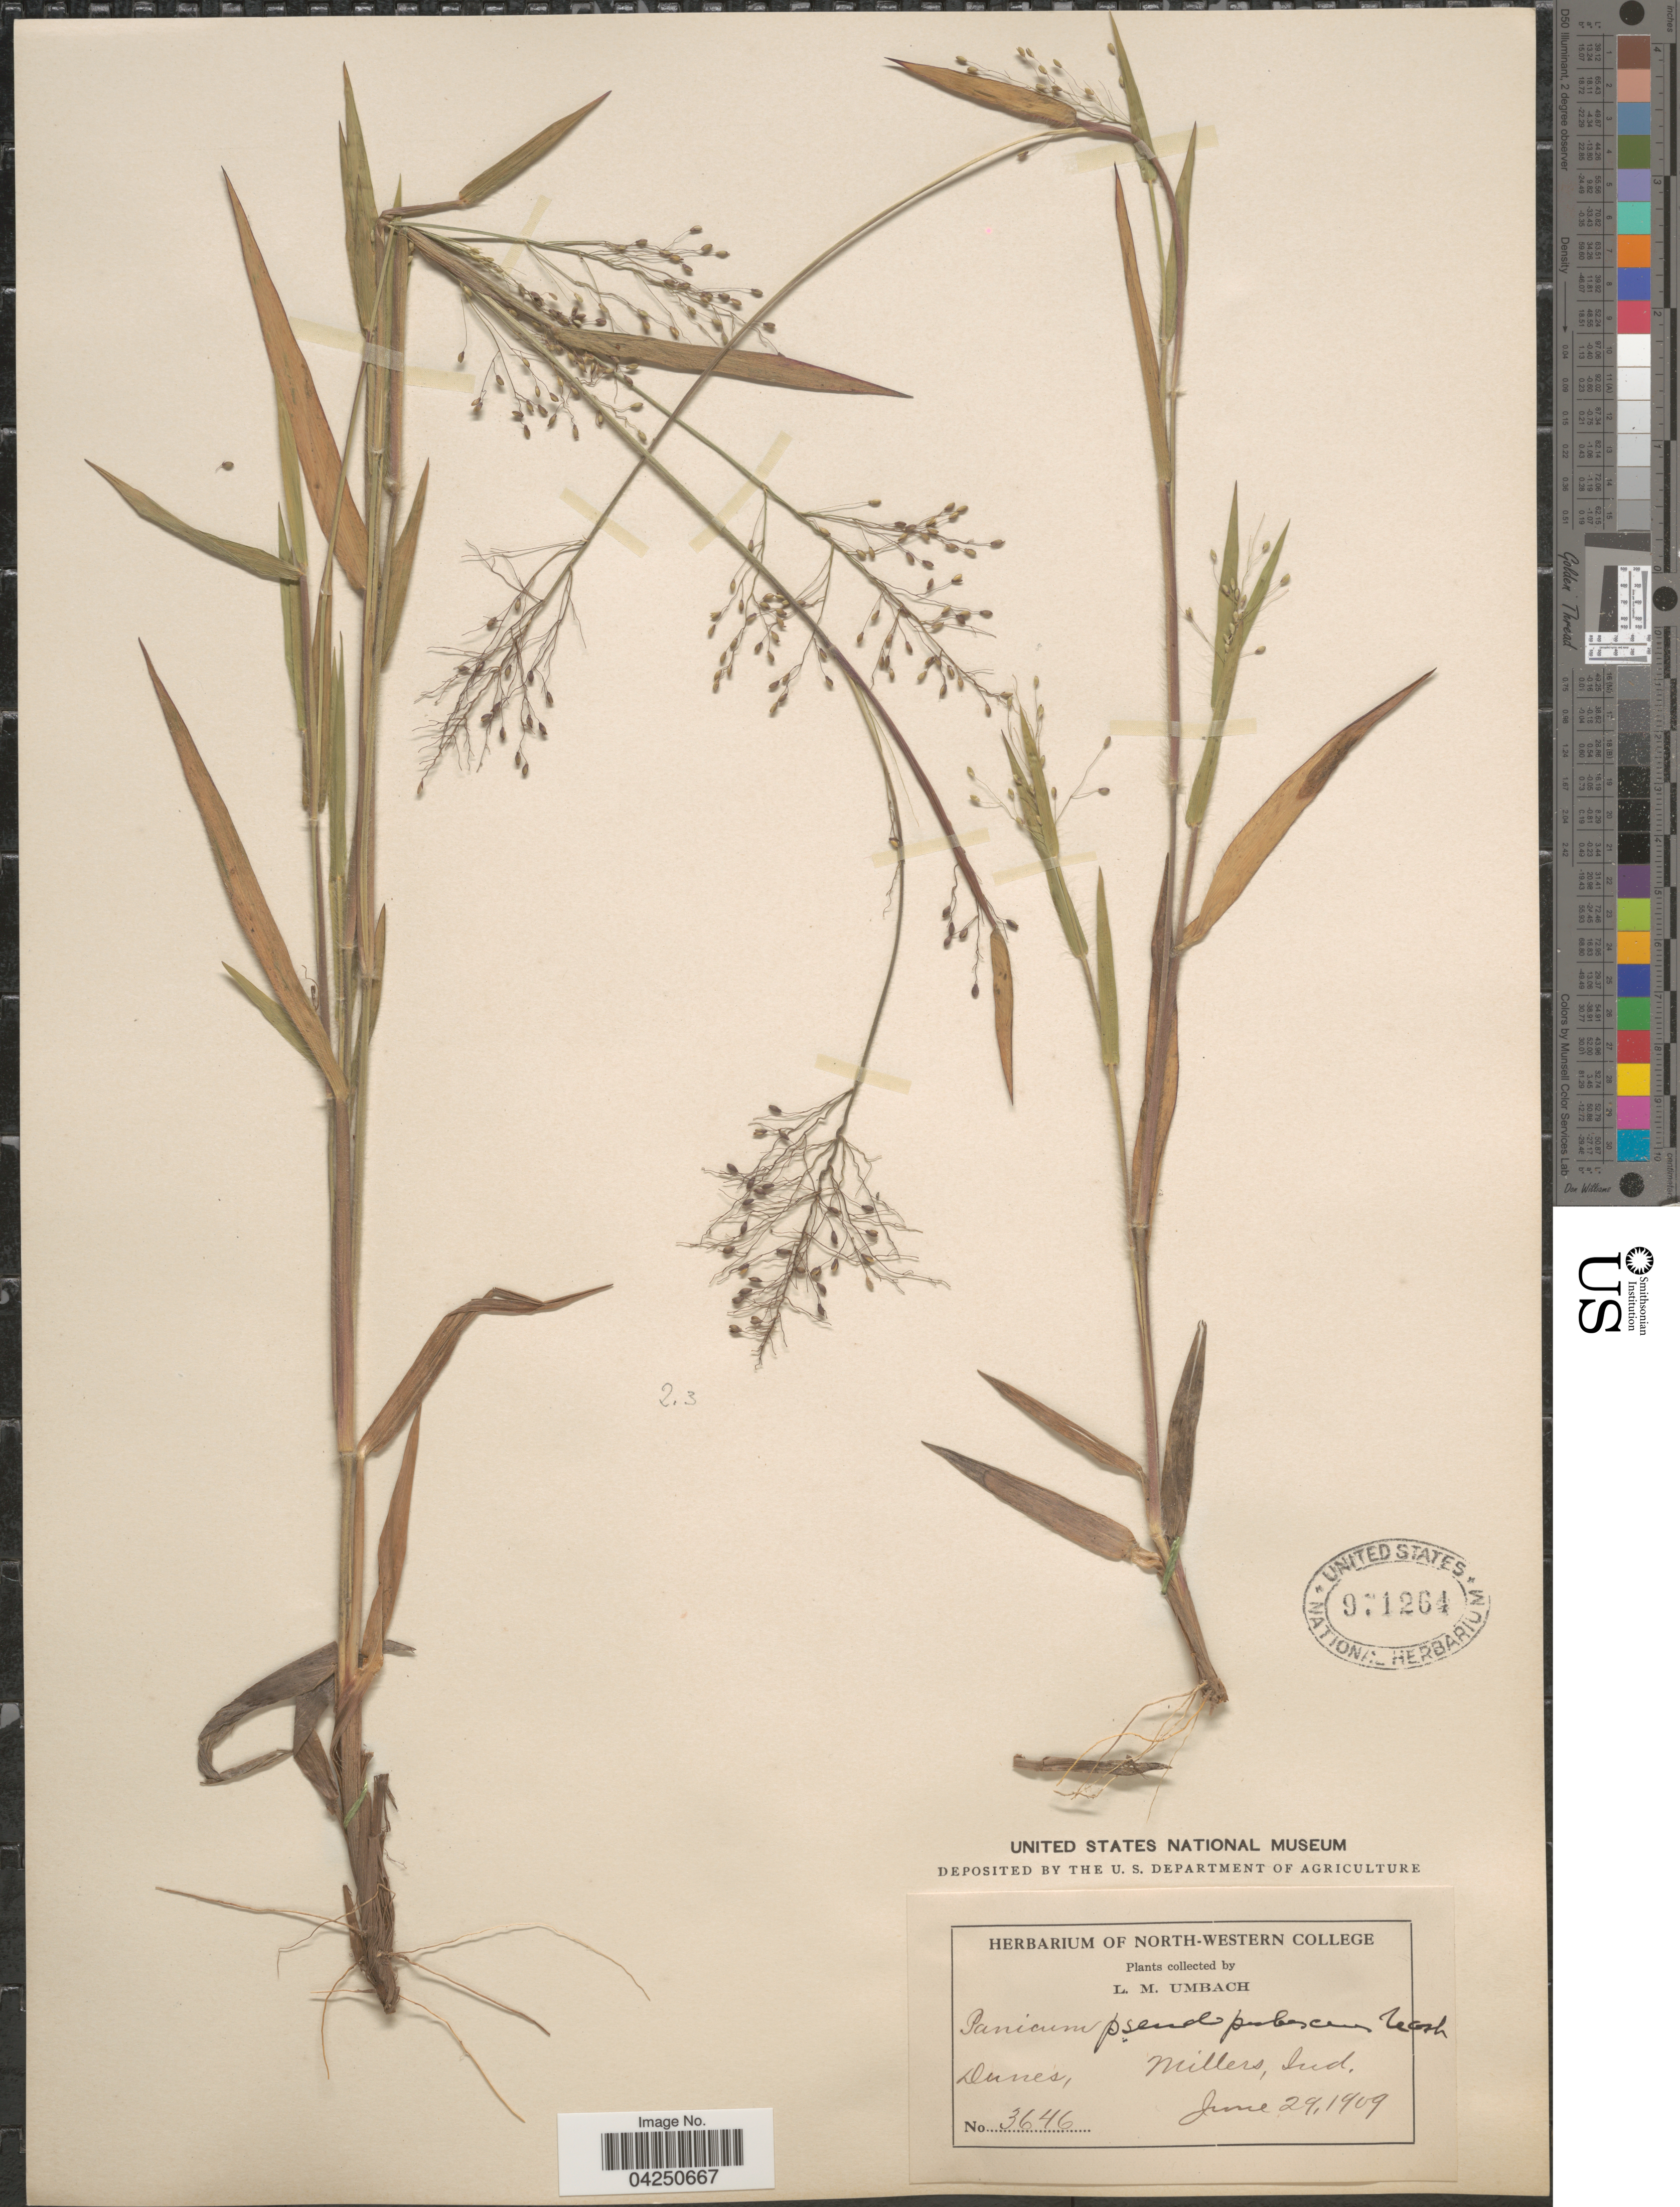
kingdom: Plantae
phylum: Tracheophyta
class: Liliopsida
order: Poales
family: Poaceae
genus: Dichanthelium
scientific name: Dichanthelium acuminatum var. acuminatum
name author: (Sw.) Gould & C.A. Clark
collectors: L. M. Umbach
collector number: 3646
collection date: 1909-06-29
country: United States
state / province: Indiana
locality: Dunes, Millers.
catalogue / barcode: US 971264